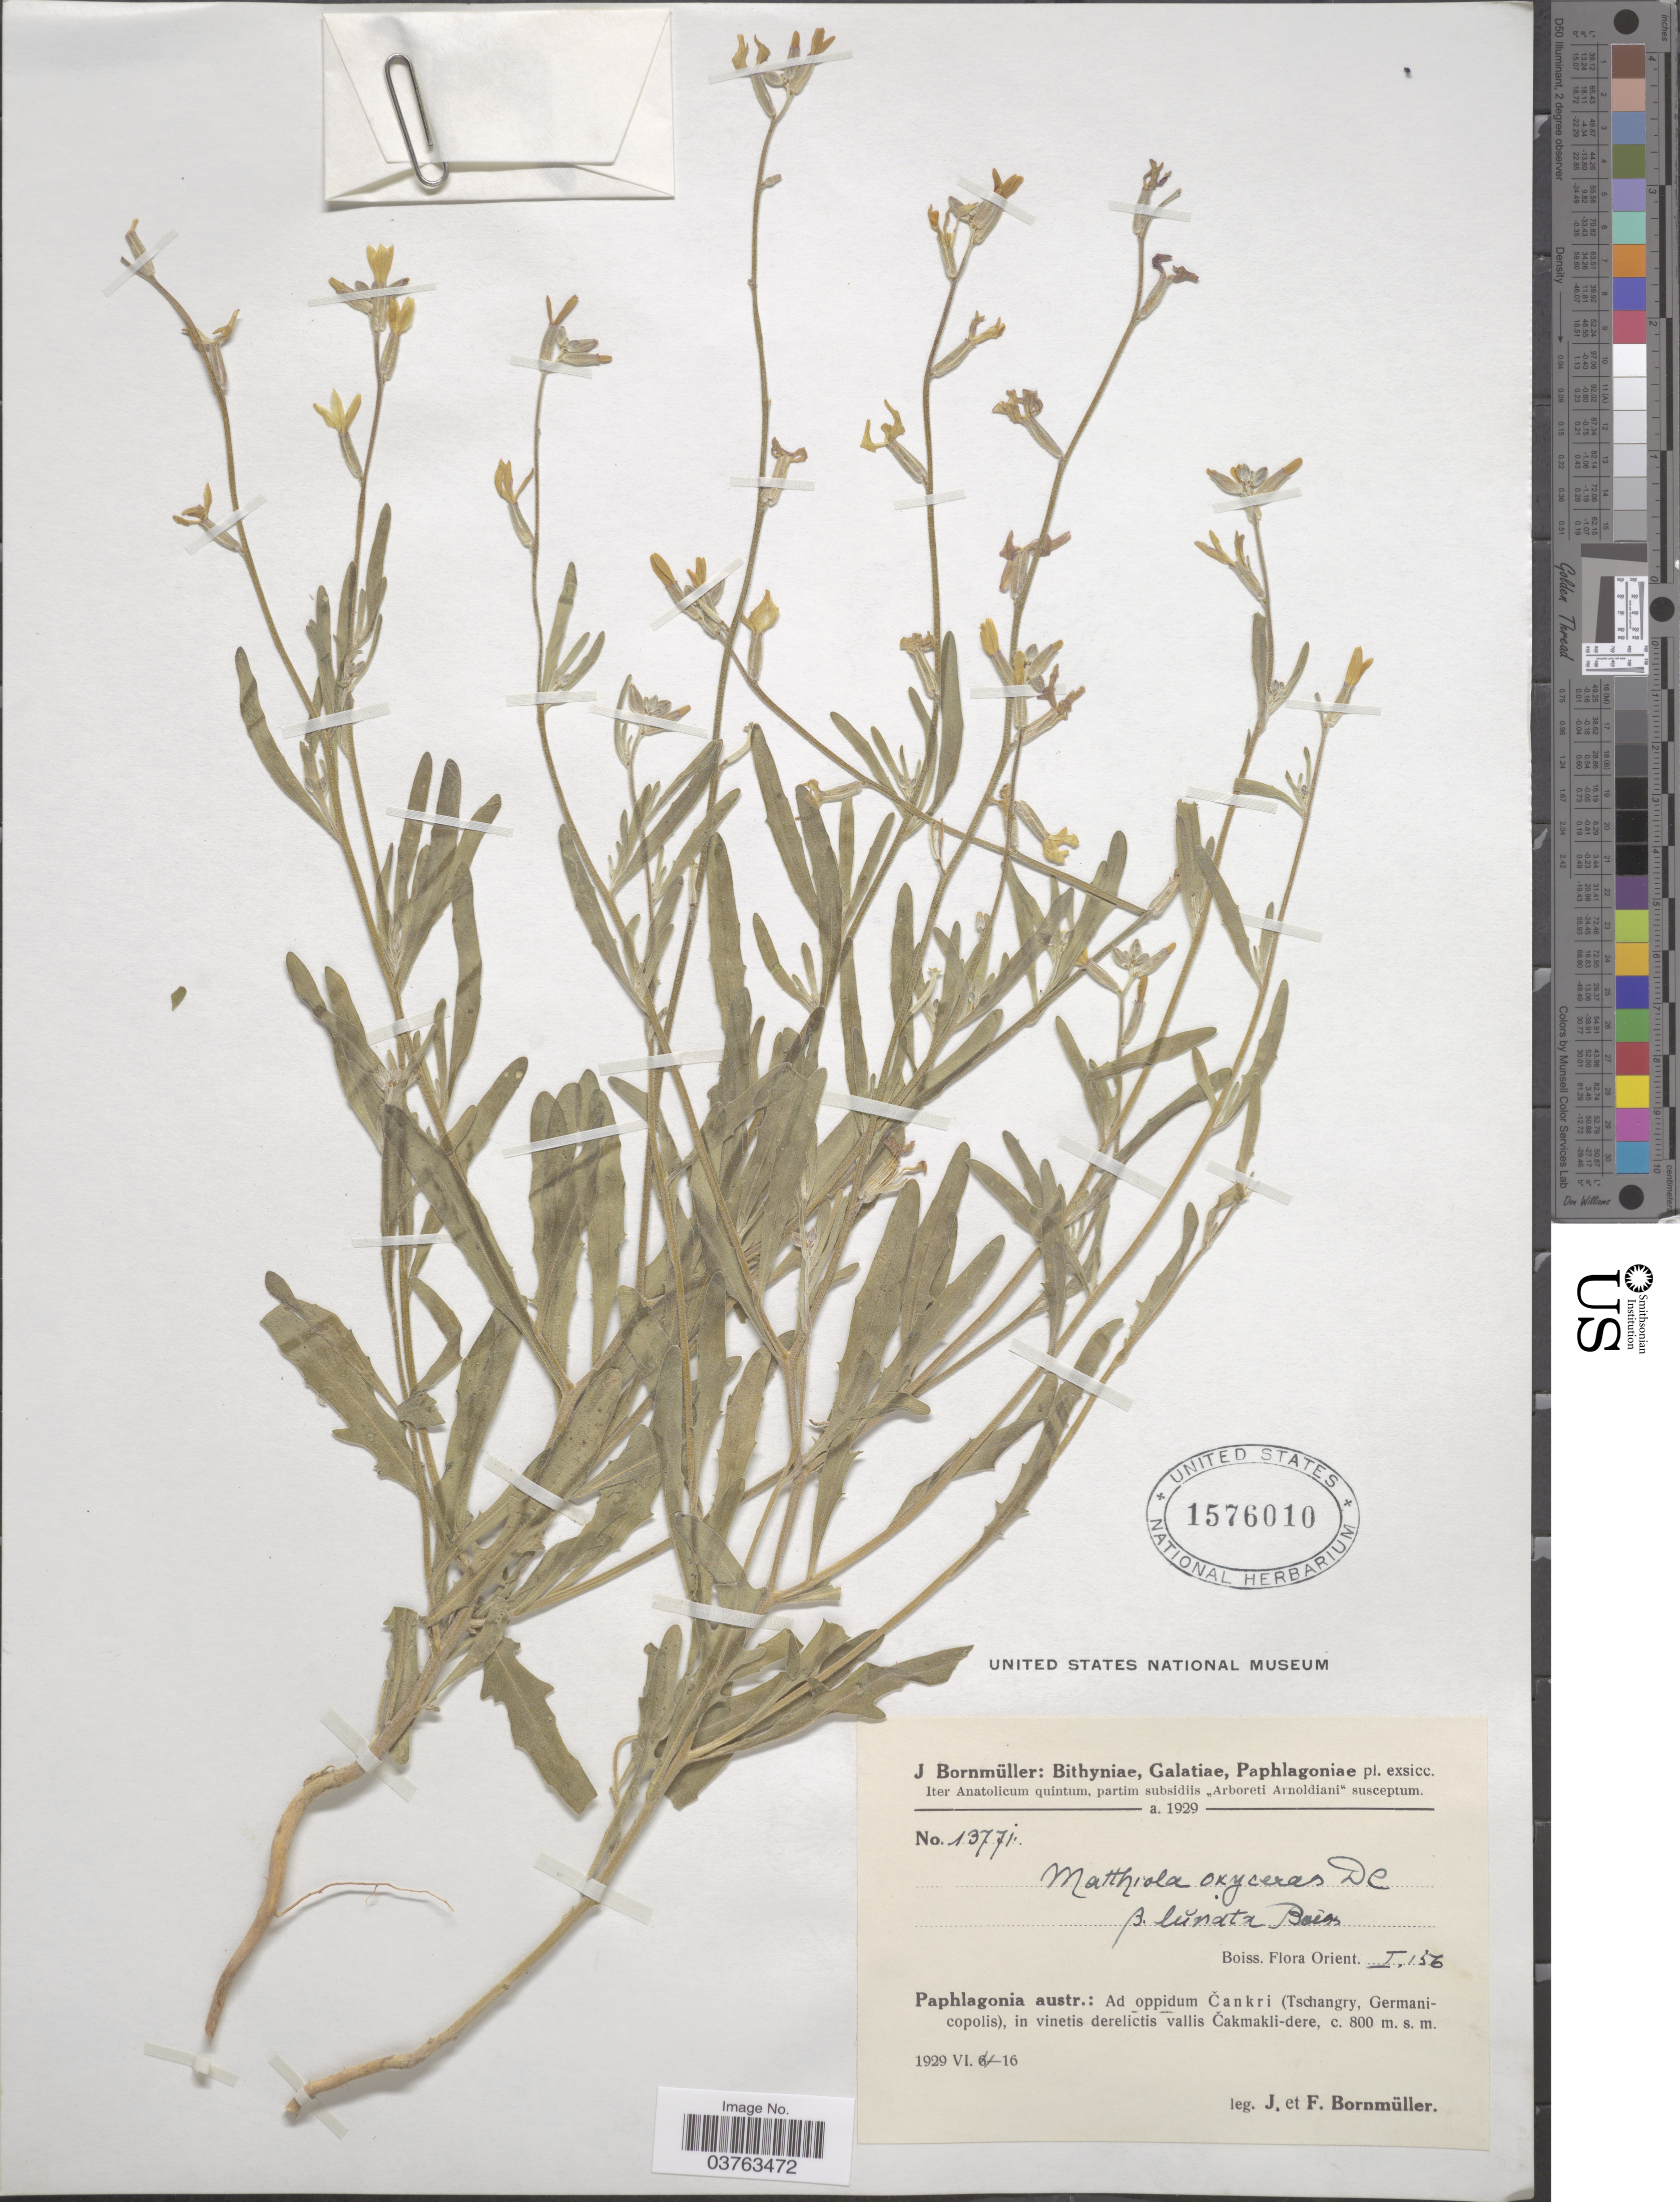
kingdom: Plantae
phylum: Tracheophyta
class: Magnoliopsida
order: Brassicales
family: Brassicaceae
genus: Matthiola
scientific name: Matthiola longipetala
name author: (Vent.) DC.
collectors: J. Bornmüller & F. Bornmüller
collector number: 13771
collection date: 1929-06-11/1929-06-16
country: Turkey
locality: Paphlagonia austr.: Ad oppidum Cankri (Tschangry, Germanicopolis), in vinetis derelictis vallis Cakmakli-dere.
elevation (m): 800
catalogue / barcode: US 1576010